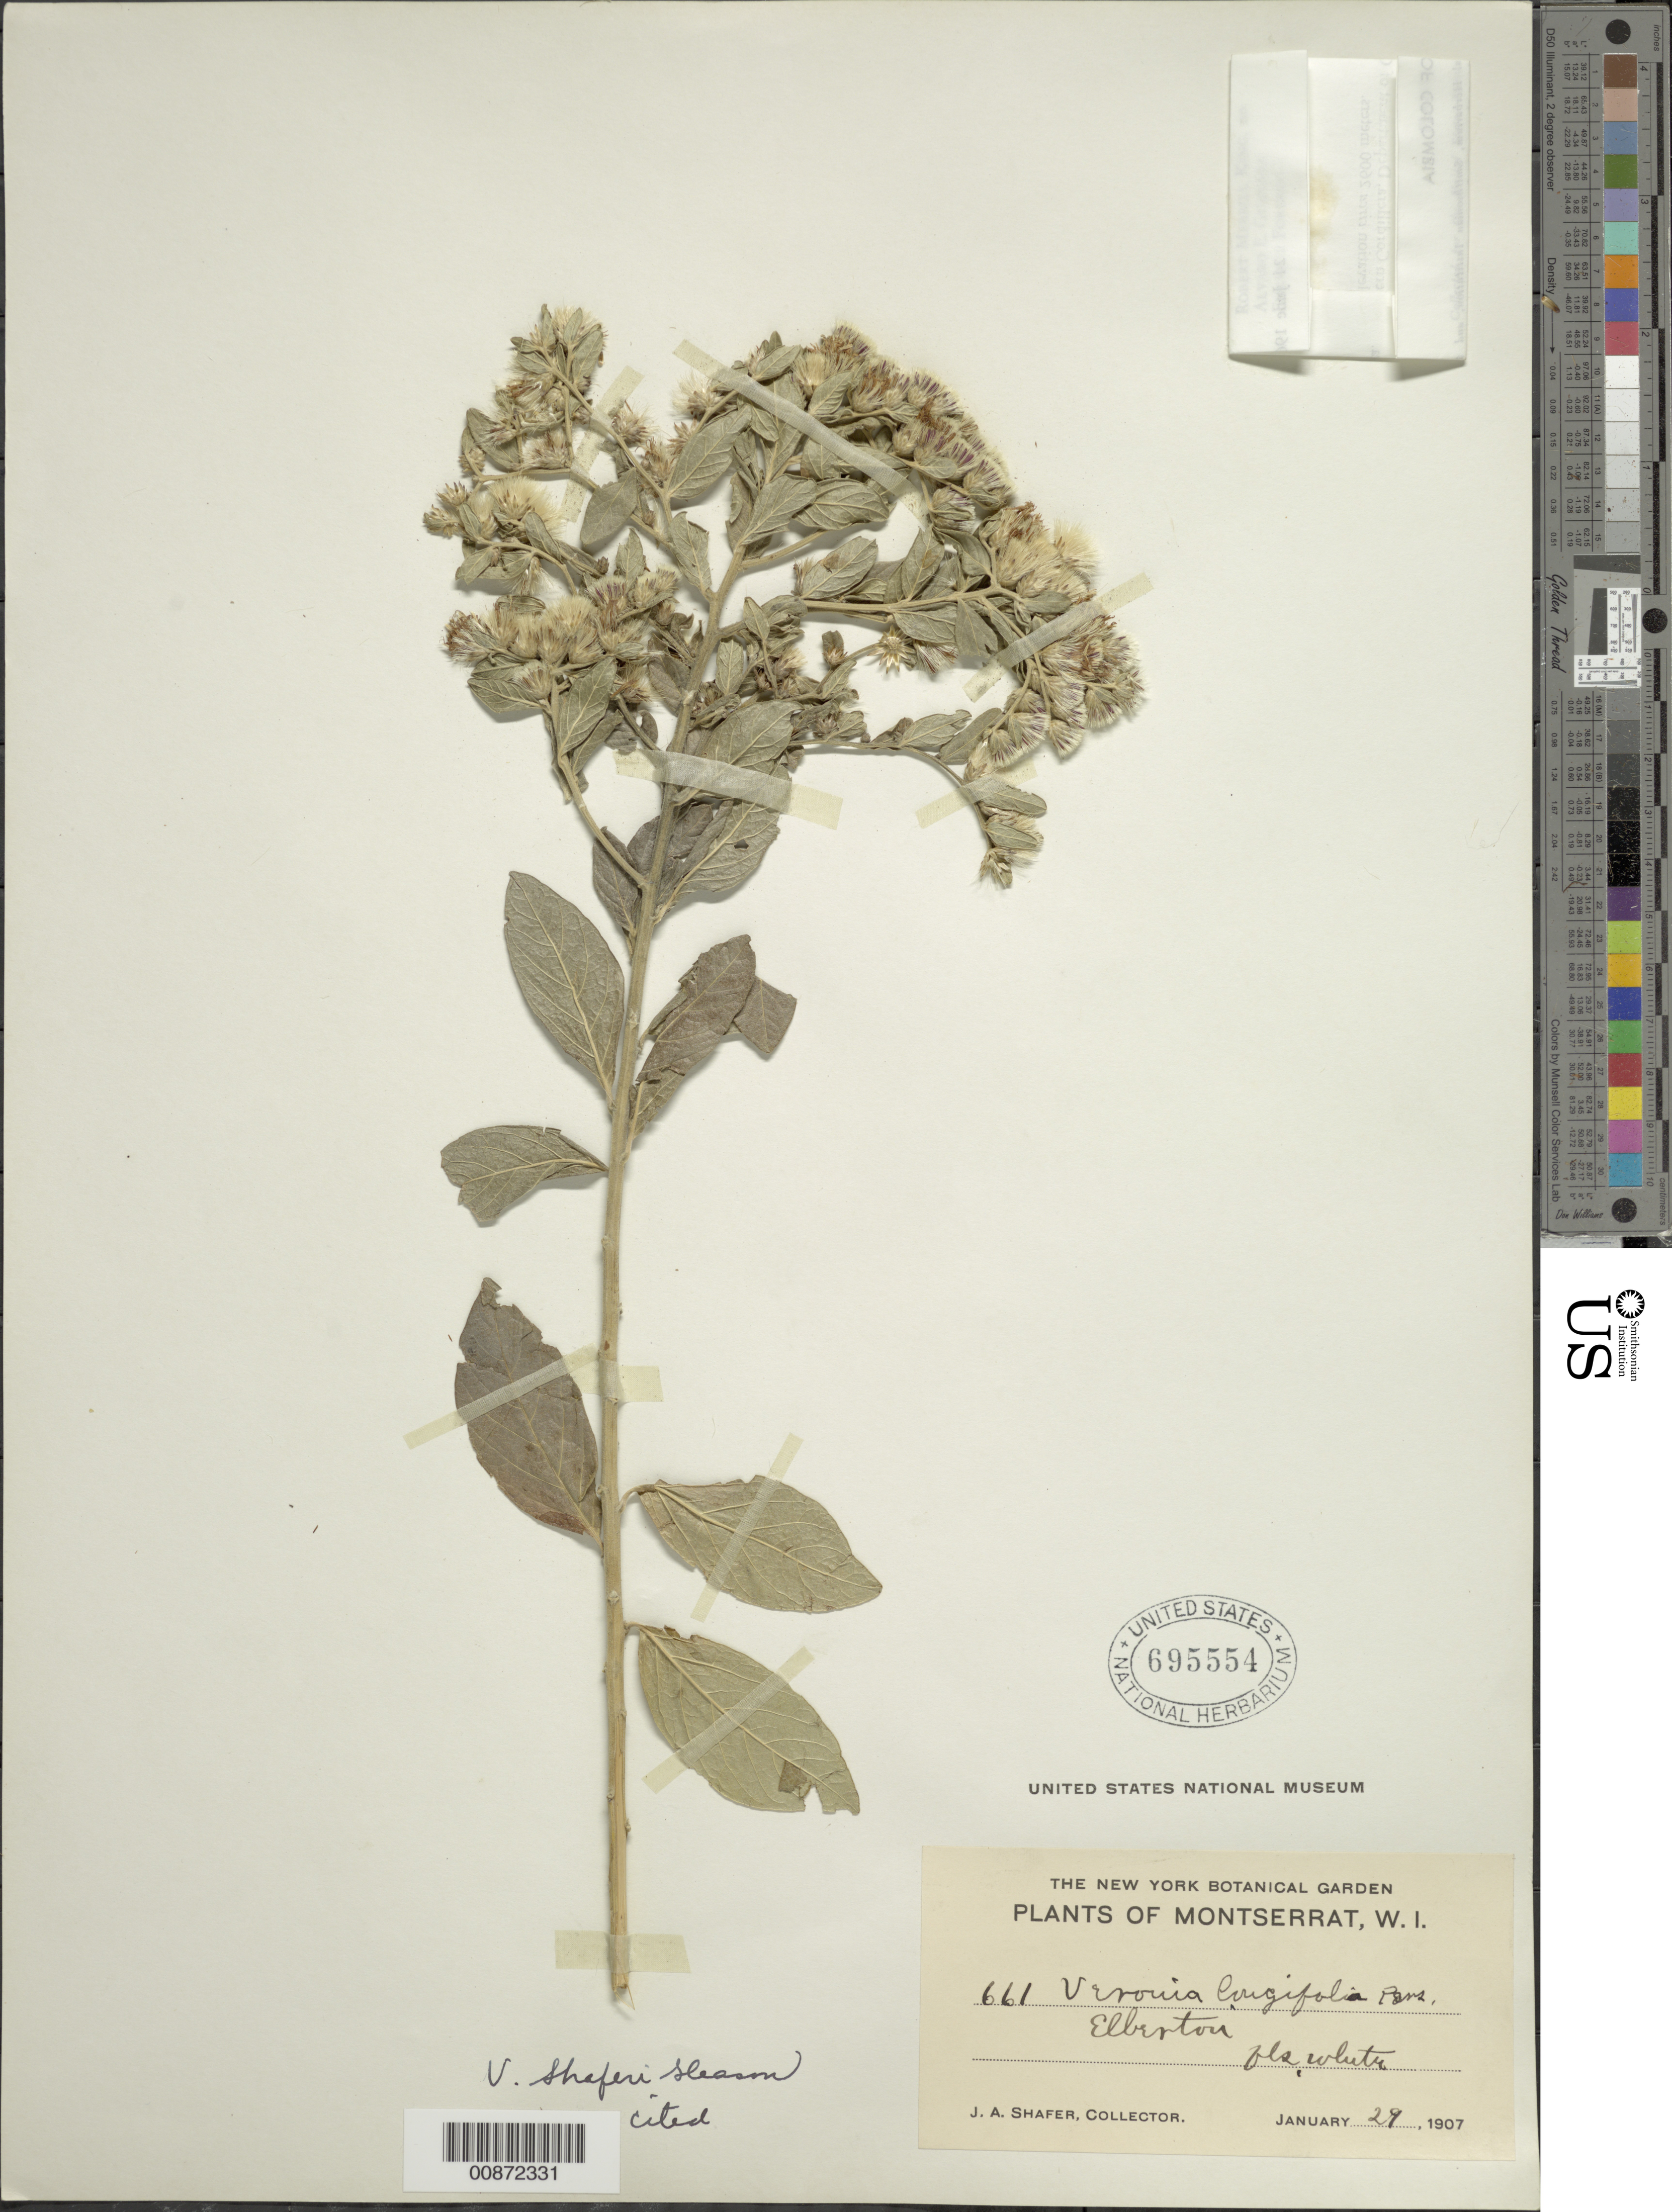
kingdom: Plantae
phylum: Tracheophyta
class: Magnoliopsida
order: Asterales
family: Asteraceae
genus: Lepidaploa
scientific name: Lepidaploa glabra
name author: (Willd.) H. Rob.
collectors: J. A. Shafer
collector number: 661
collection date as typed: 29 Jan 1907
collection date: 1907-01-29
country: Montserrat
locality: Elberton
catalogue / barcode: US 695554